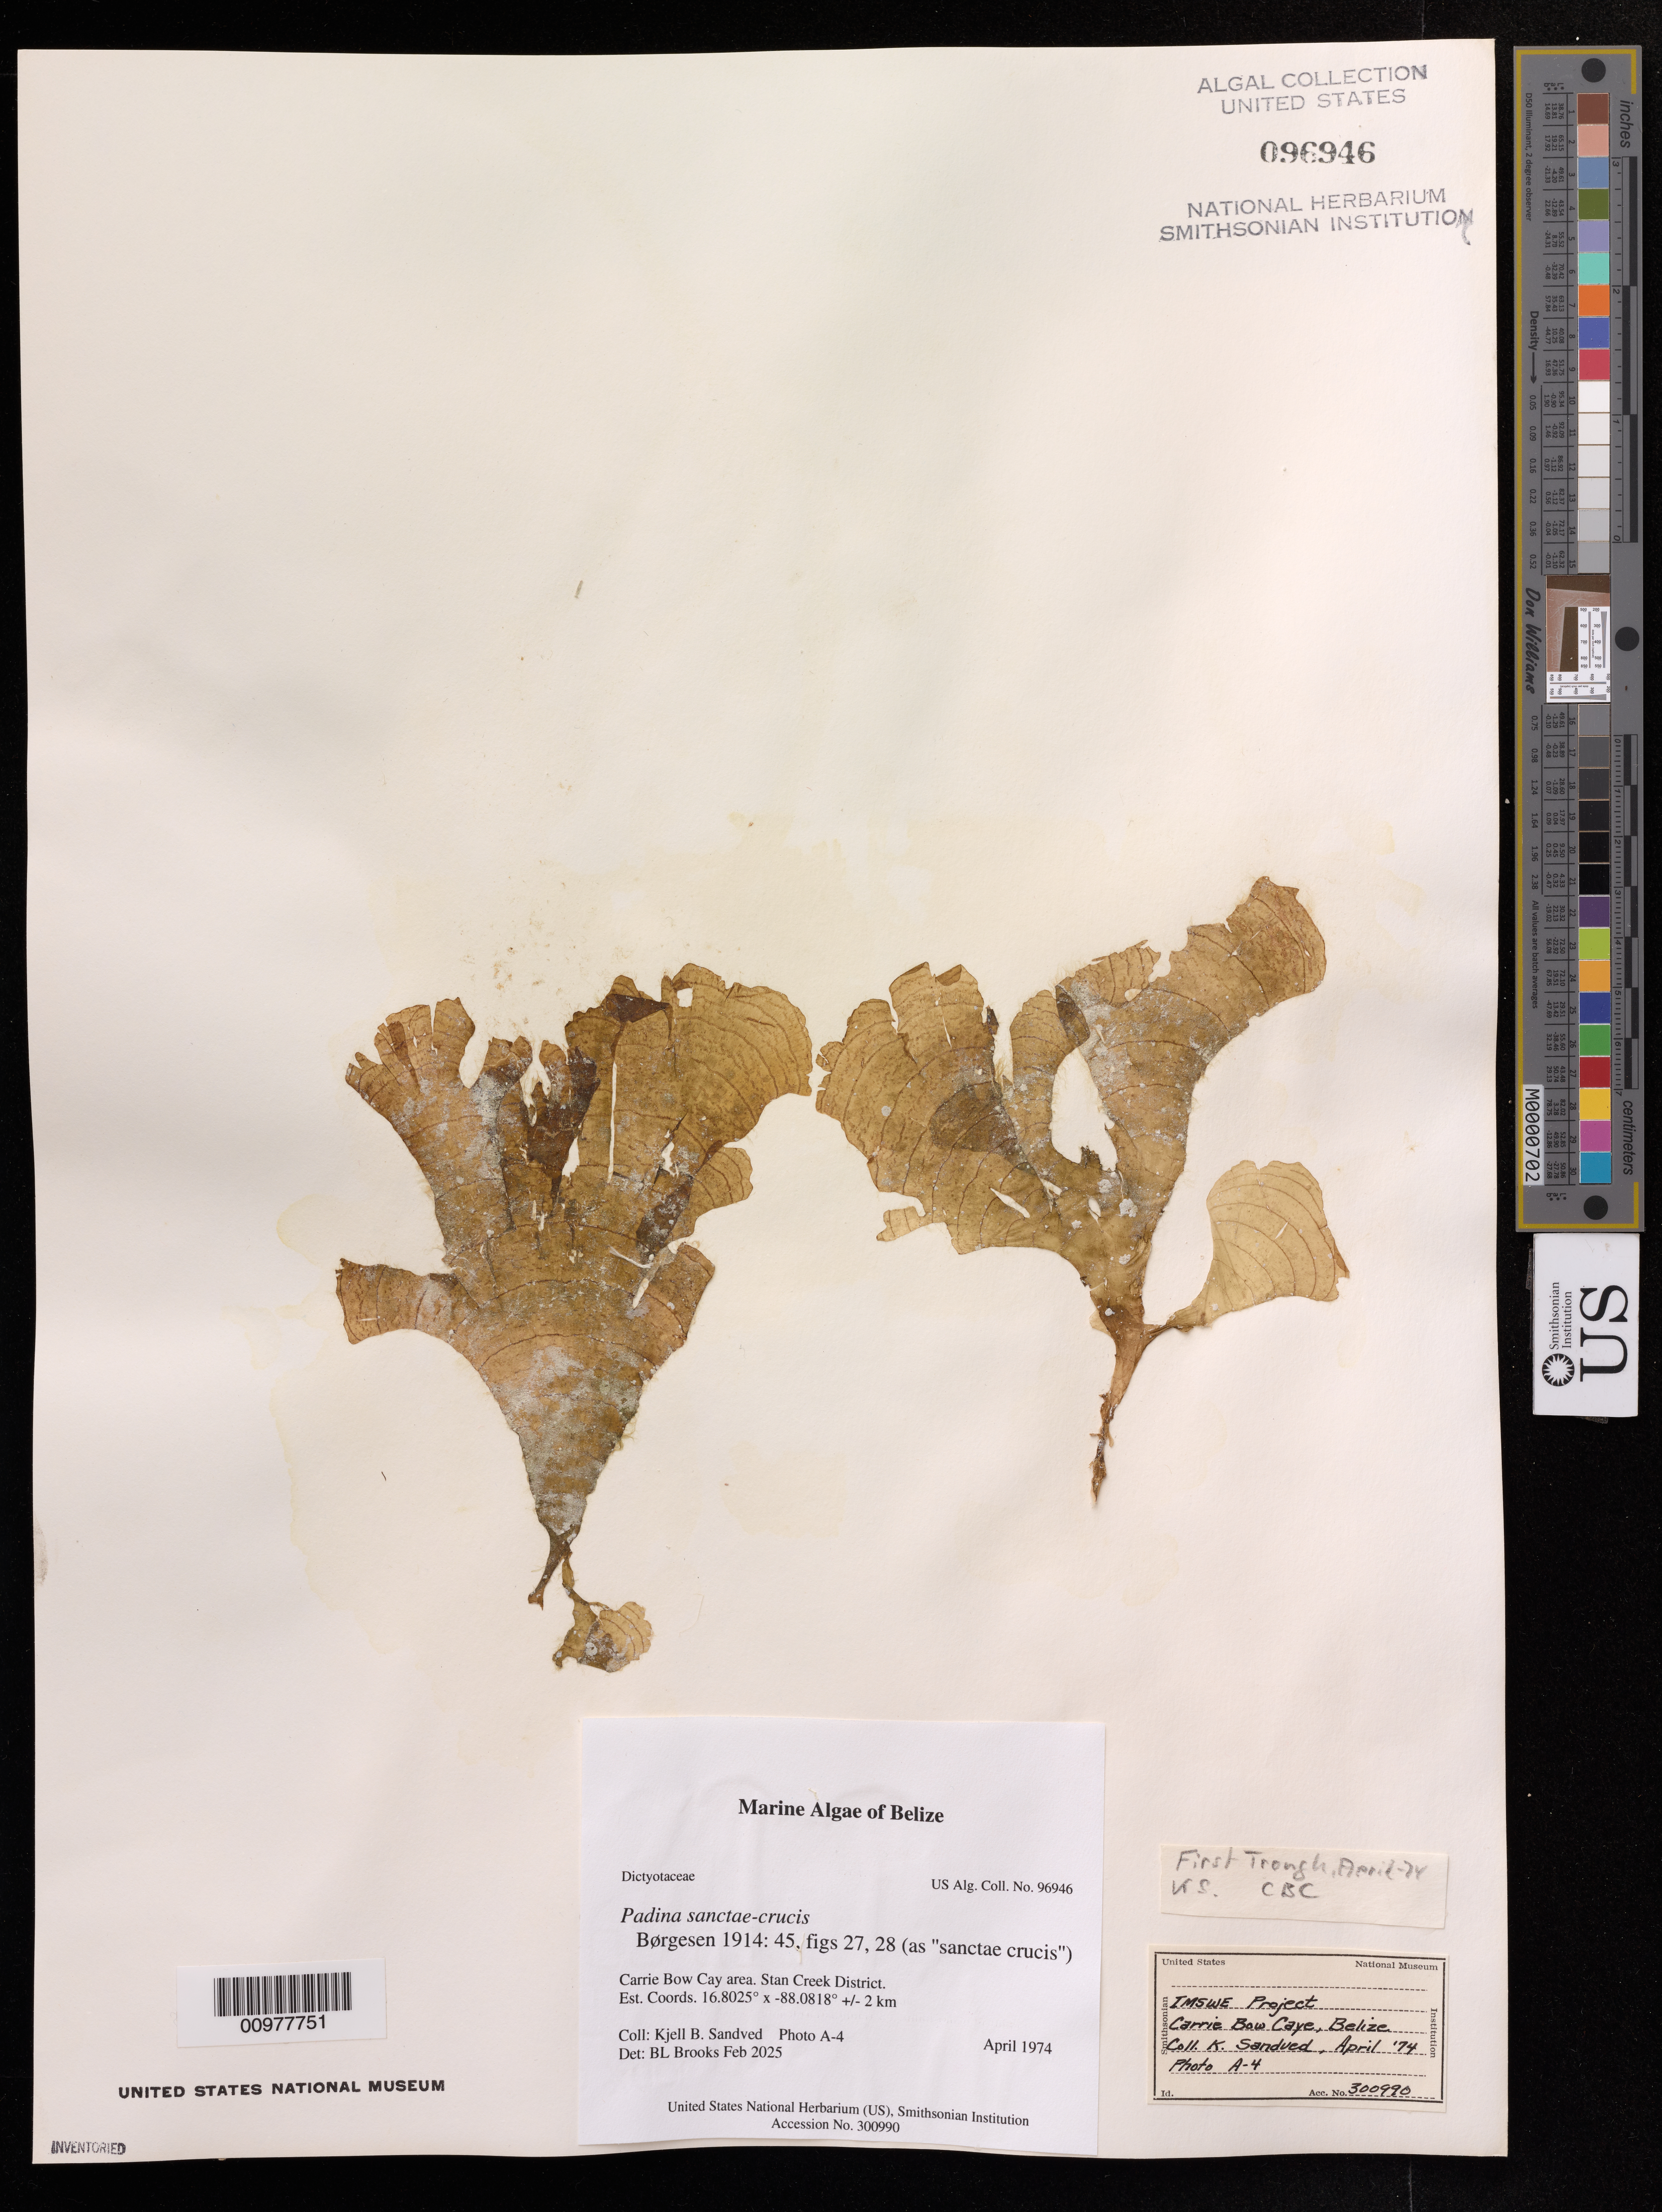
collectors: K. Sandved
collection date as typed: Apr 1974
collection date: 1974-04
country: Belize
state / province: Stann Creek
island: Carrie Bow Cay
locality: First trough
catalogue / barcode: US 96946